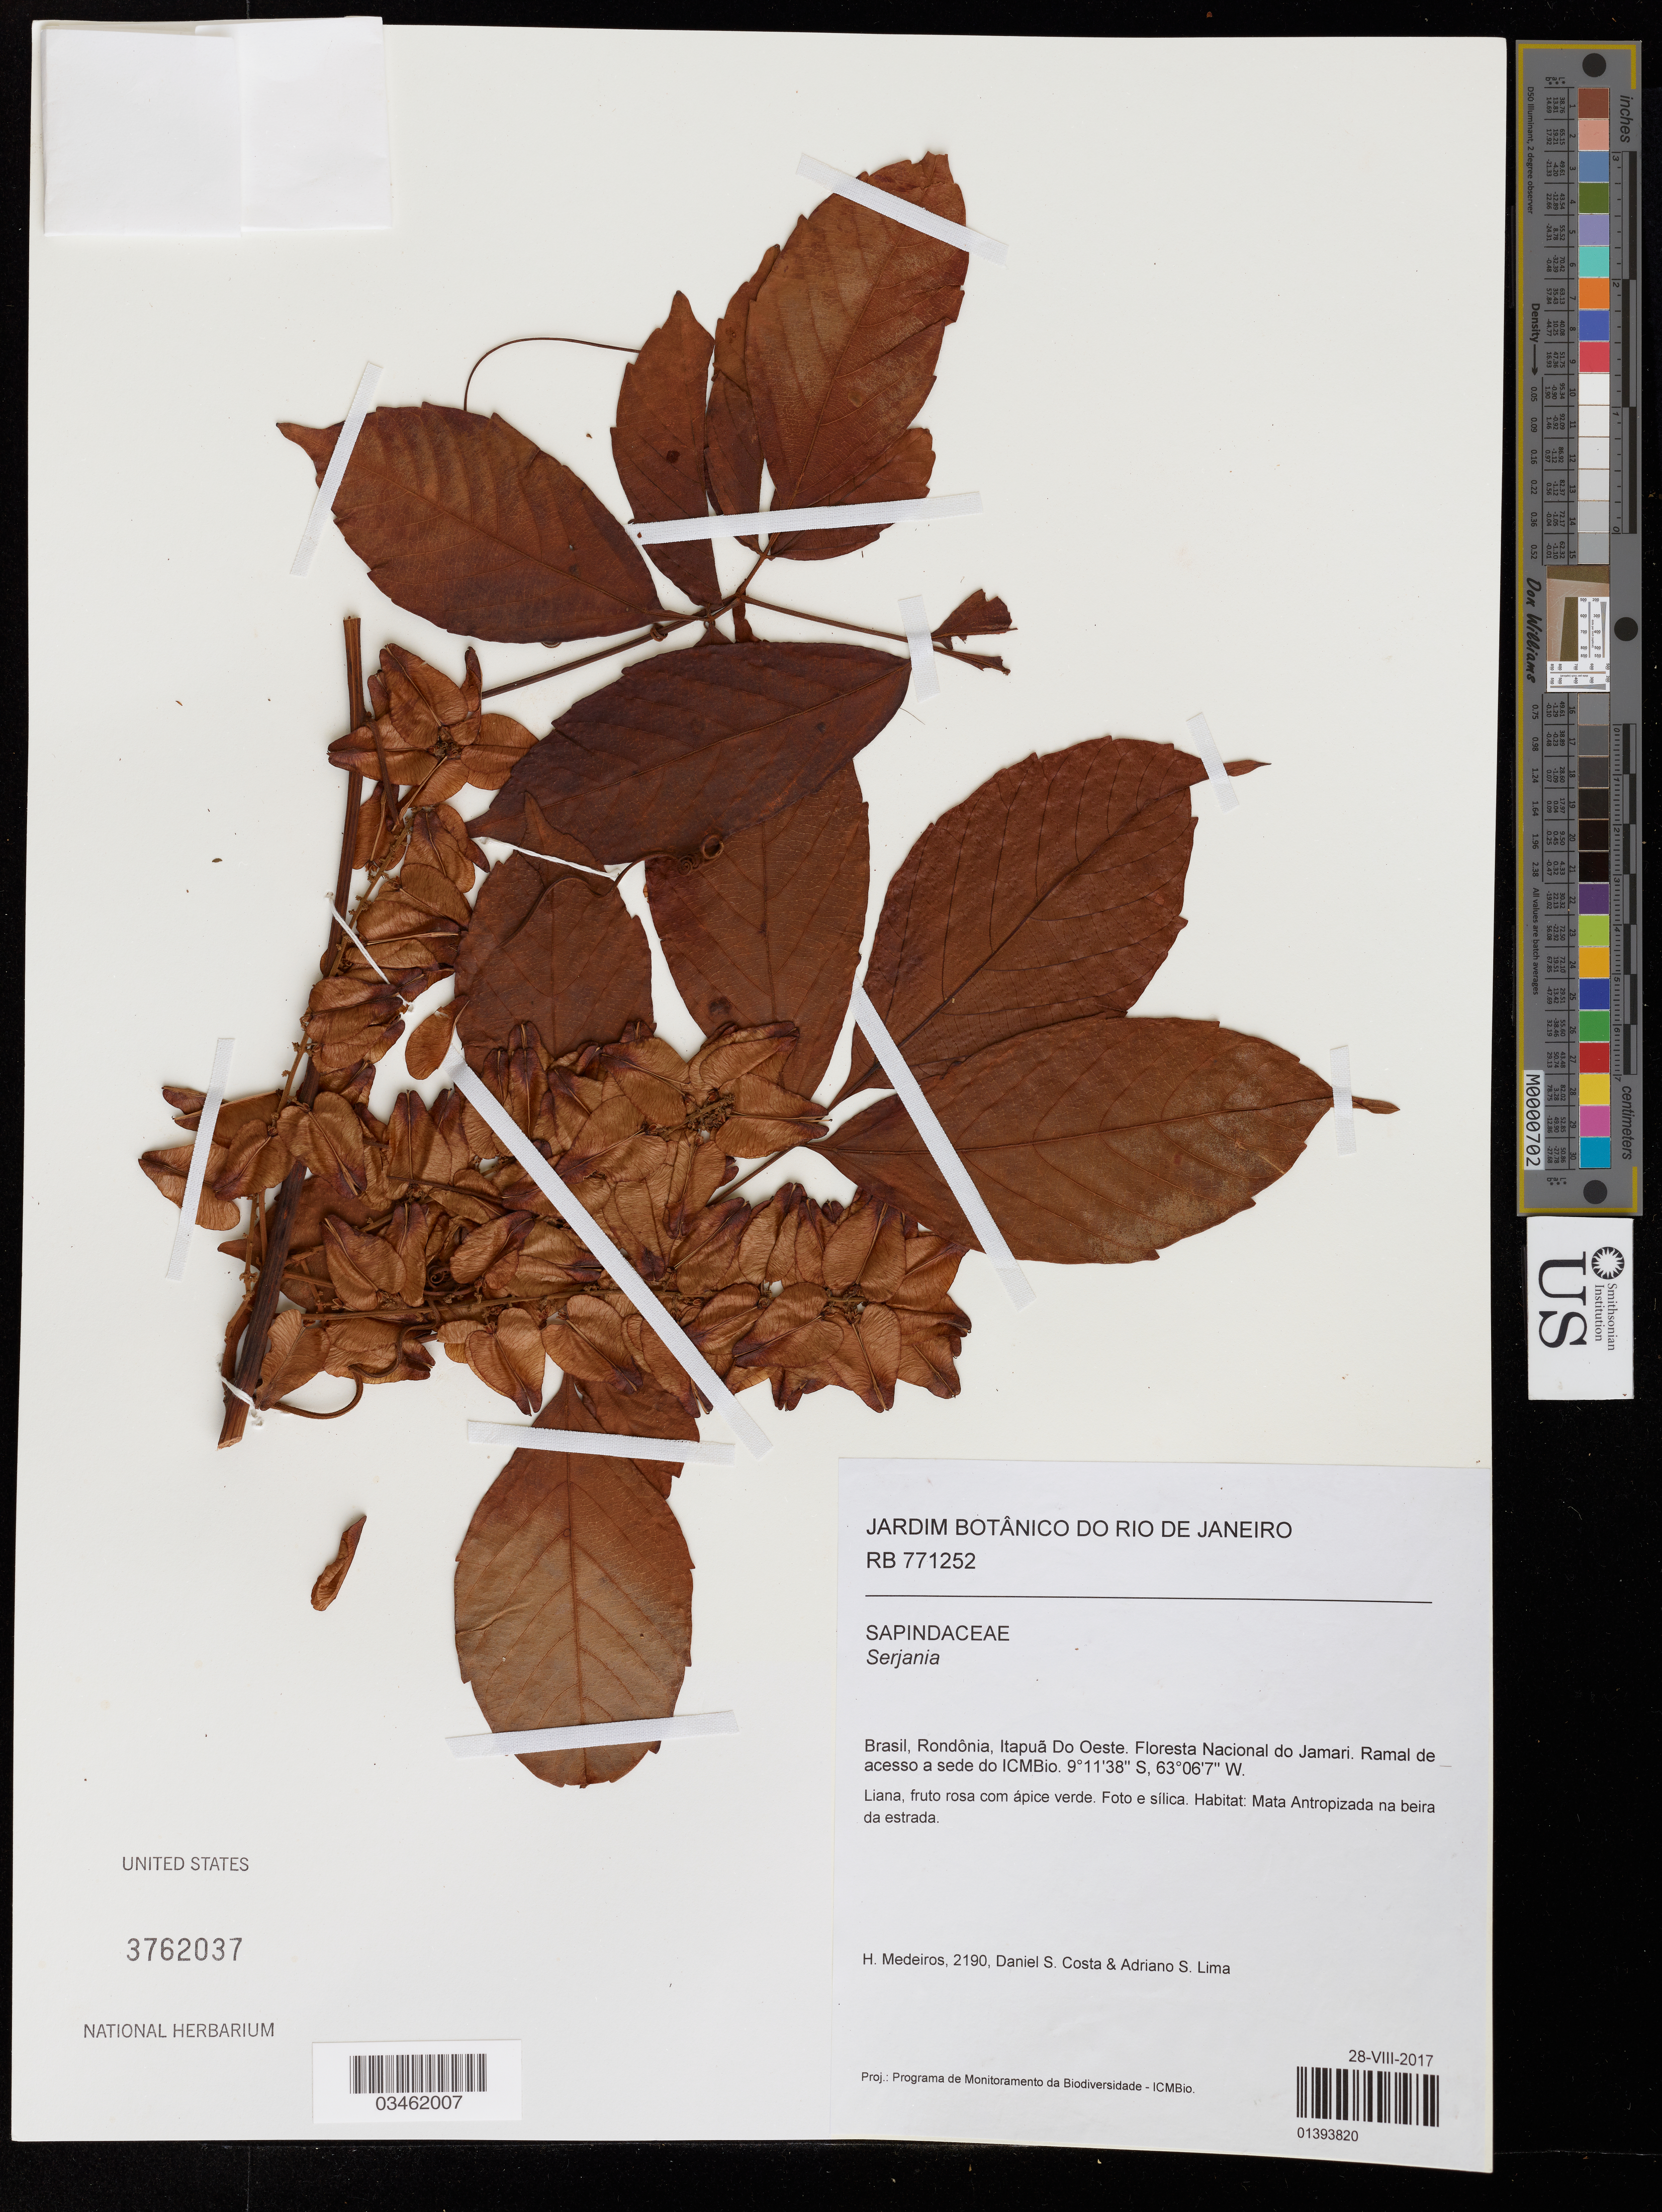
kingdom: Plantae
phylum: Tracheophyta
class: Magnoliopsida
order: Sapindales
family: Sapindaceae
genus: Serjania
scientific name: Serjania sp.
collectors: H. Medeiros, D. Costa & A. Lima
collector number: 2190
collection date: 2017-08-28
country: Brazil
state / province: Rondônia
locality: Itapuã Do Oeste. Floresta Nacional do Jamari.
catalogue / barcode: US 3762037